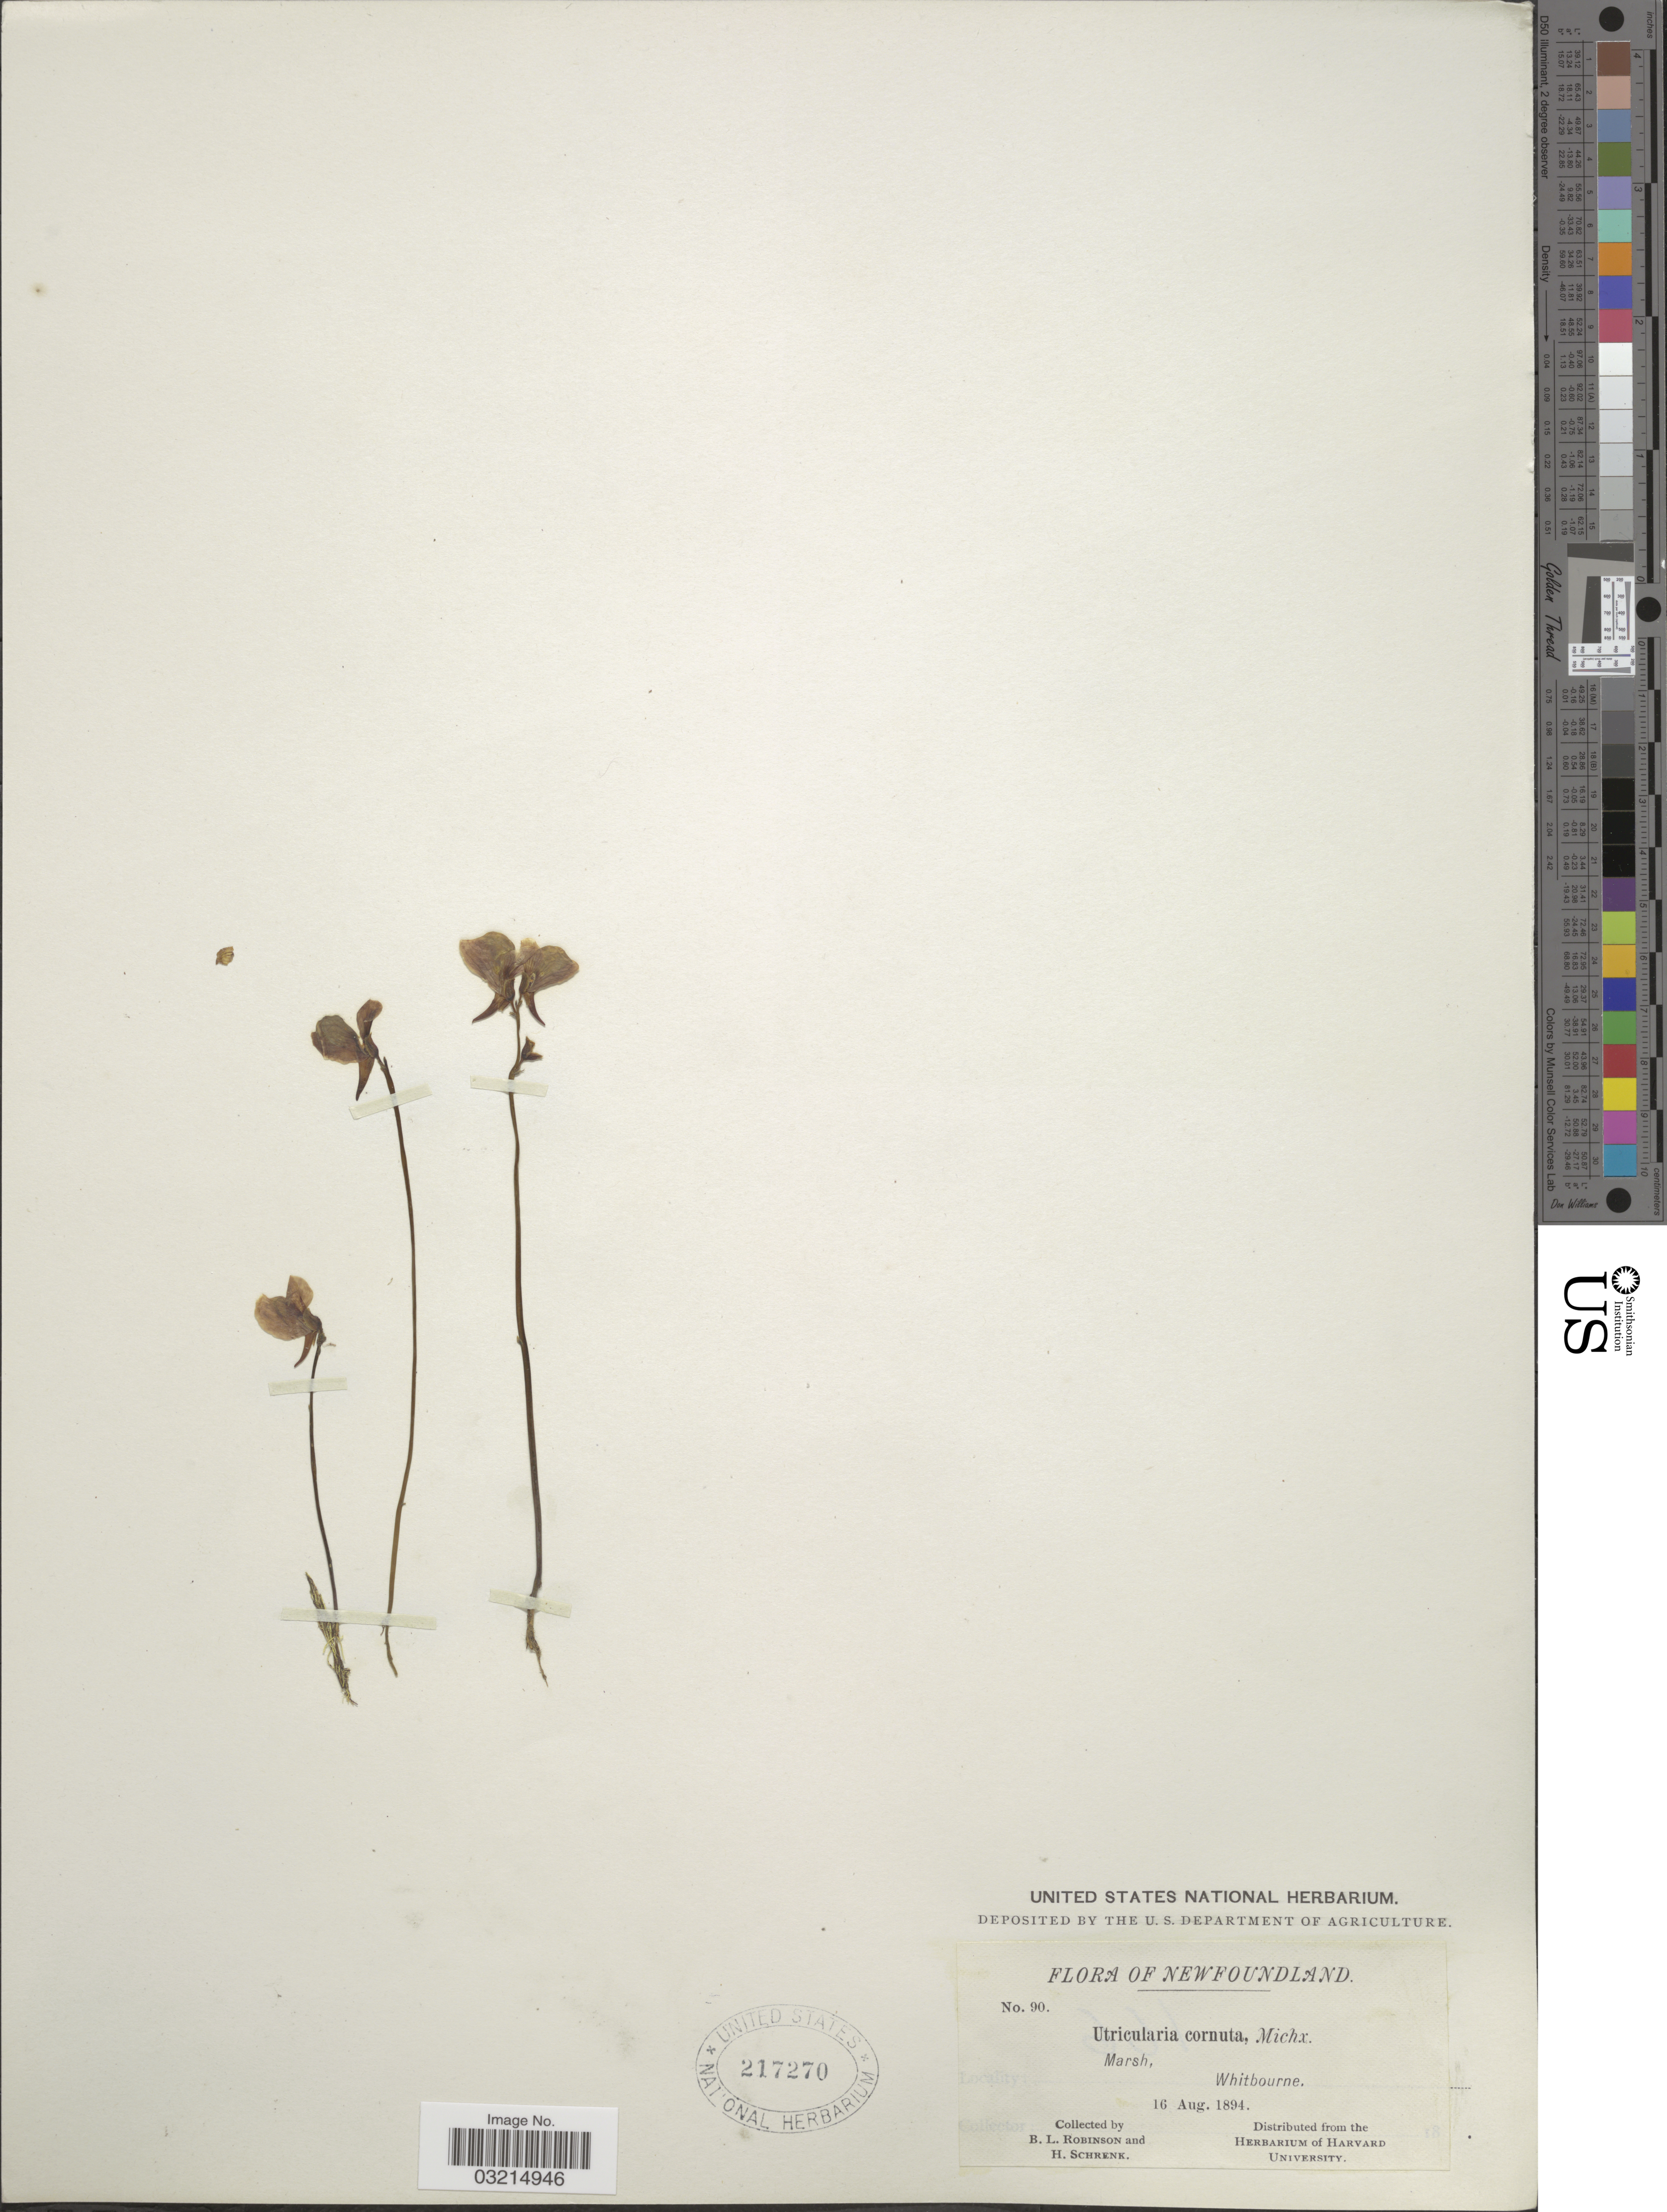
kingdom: Plantae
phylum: Tracheophyta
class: Magnoliopsida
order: Lamiales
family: Lentibulariaceae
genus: Utricularia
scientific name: Utricularia cornuta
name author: Michx.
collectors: B. L. Robinson & H. Schrenk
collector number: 90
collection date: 1894-08-16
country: Canada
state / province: Newfoundland and Labrador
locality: Marsh, Whitbourne.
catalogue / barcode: US 217270